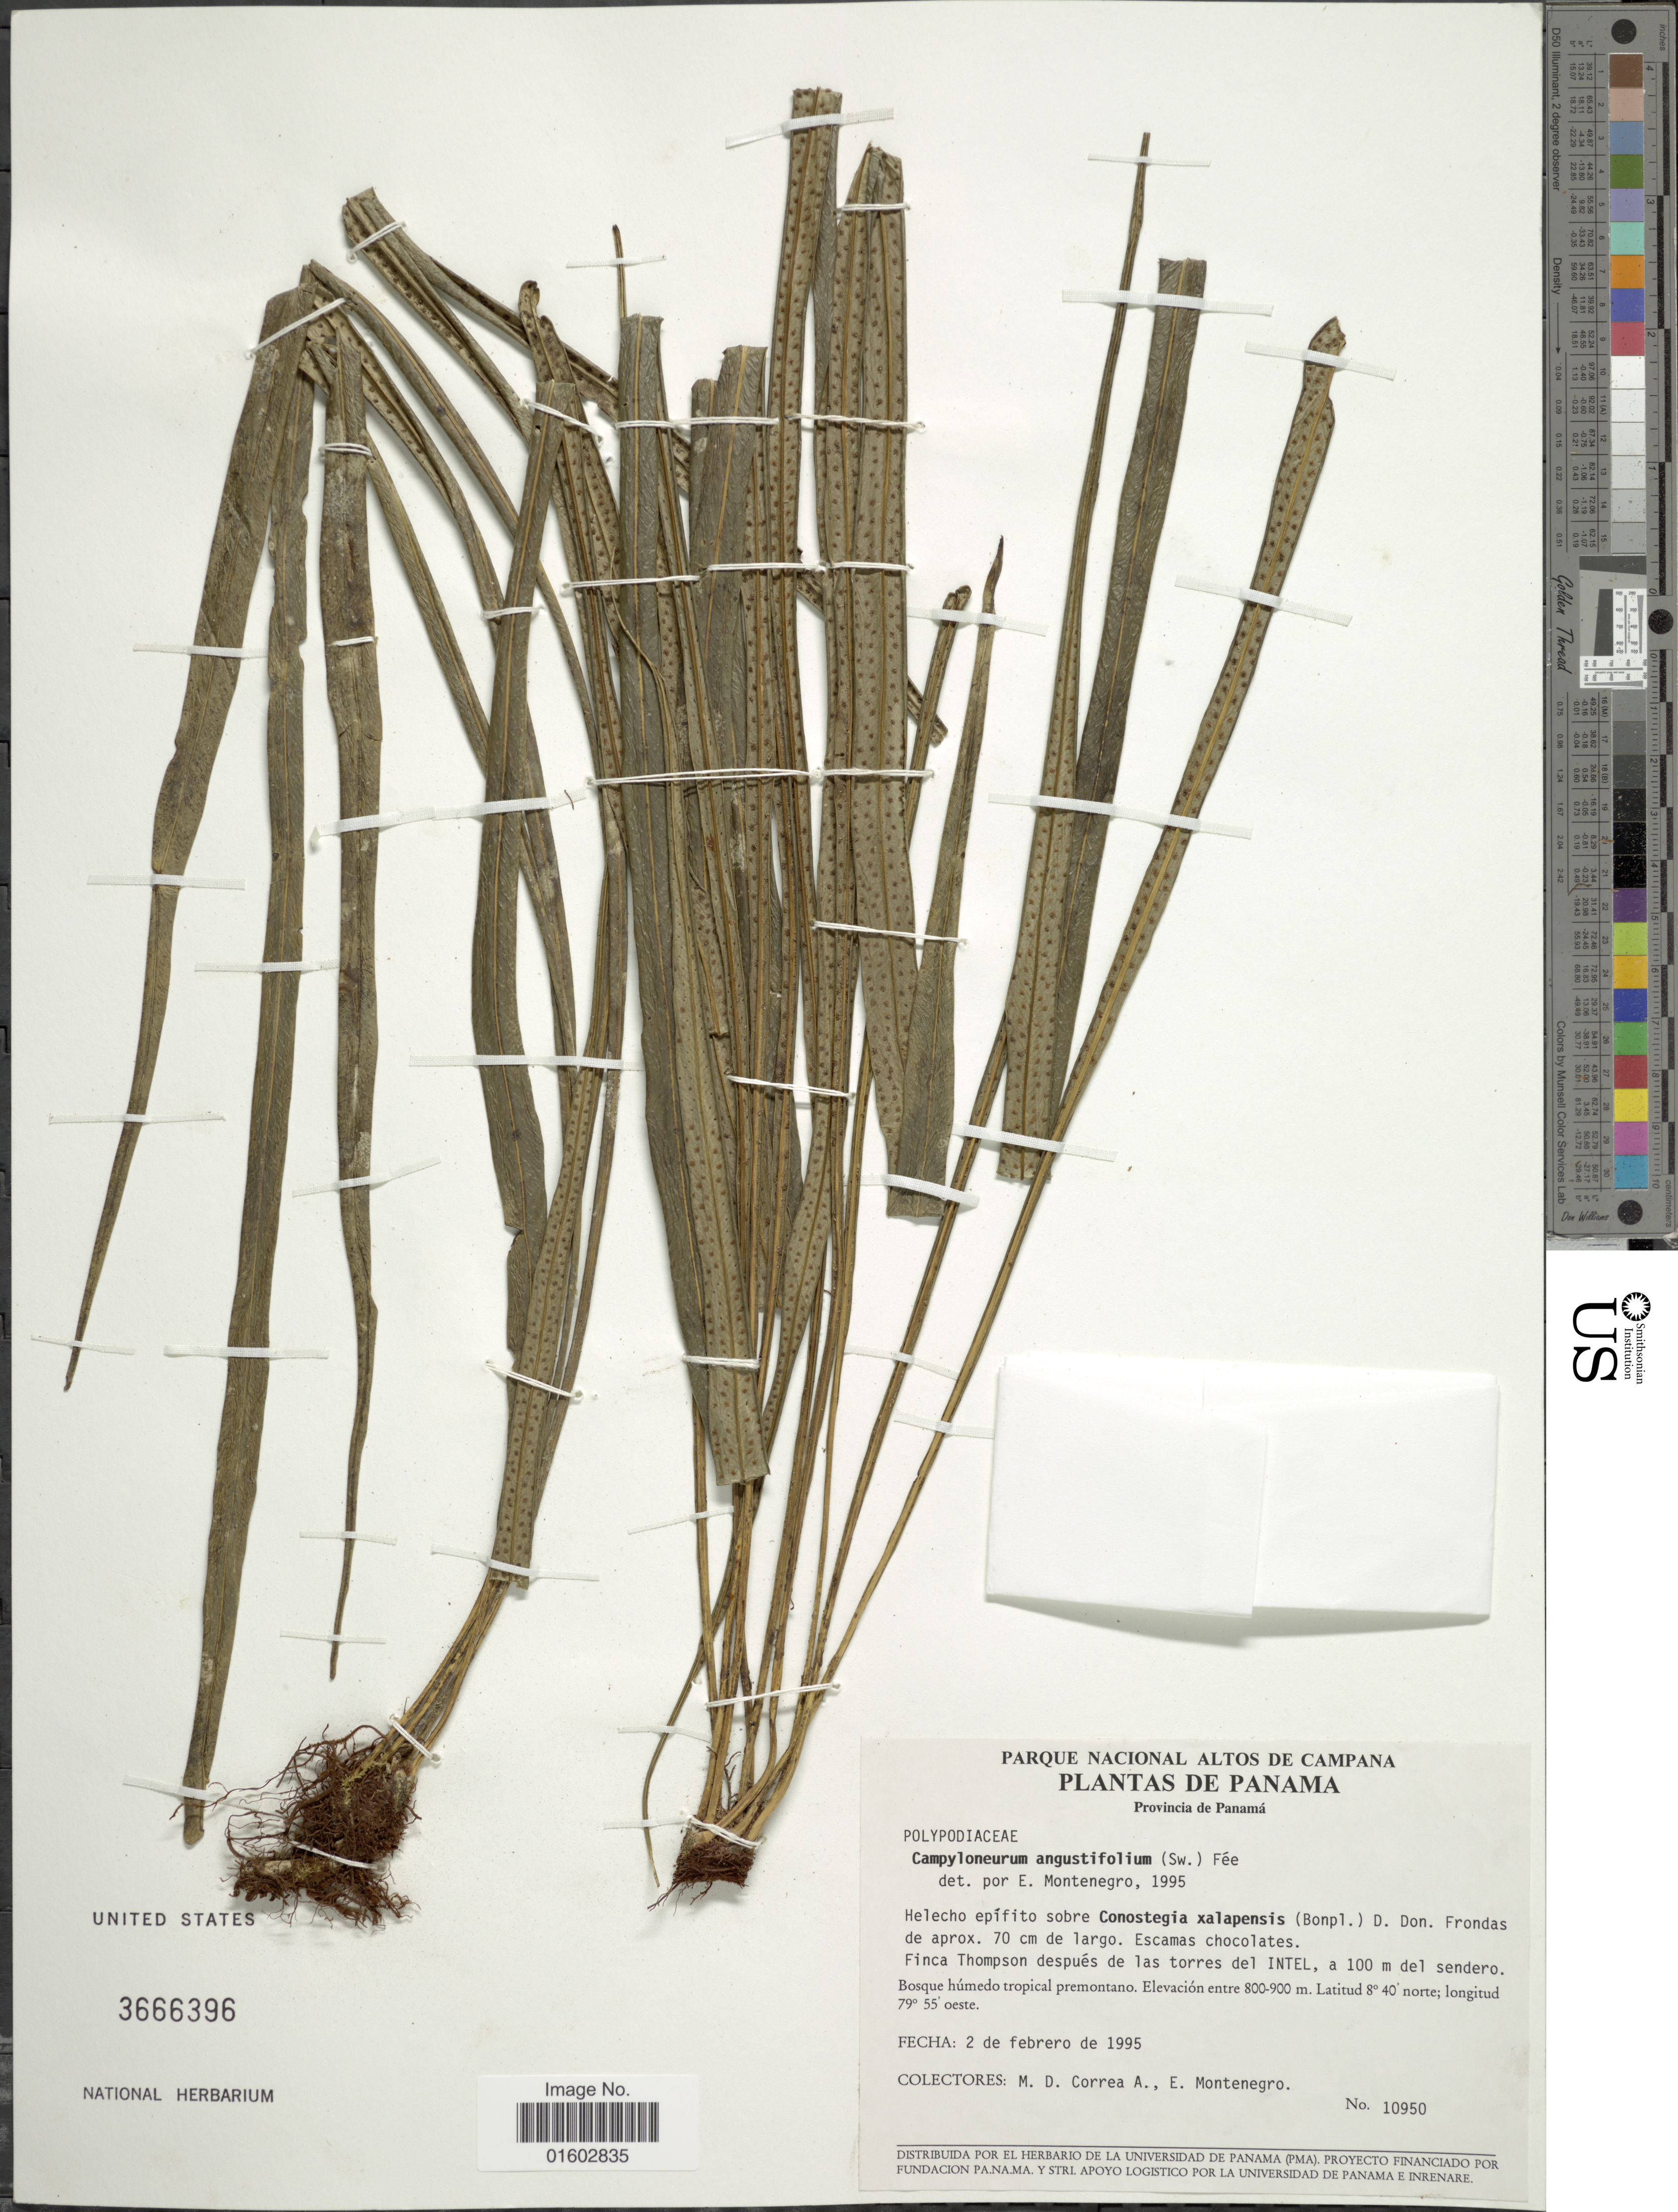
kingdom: Plantae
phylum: Tracheophyta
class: Polypodiopsida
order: Polypodiales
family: Polypodiaceae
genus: Campyloneurum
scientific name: Campyloneurum angustifolium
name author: (Sw.) Fée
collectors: M. D. Corrêa-A. & E. Montenegro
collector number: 10950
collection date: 1995-02-02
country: Panama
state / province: Panamá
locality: Finca Thompson despues de las torres del INTEL, a 100 m del sendero, Bosque humedo tropical premontano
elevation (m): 800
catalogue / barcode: US 3666396